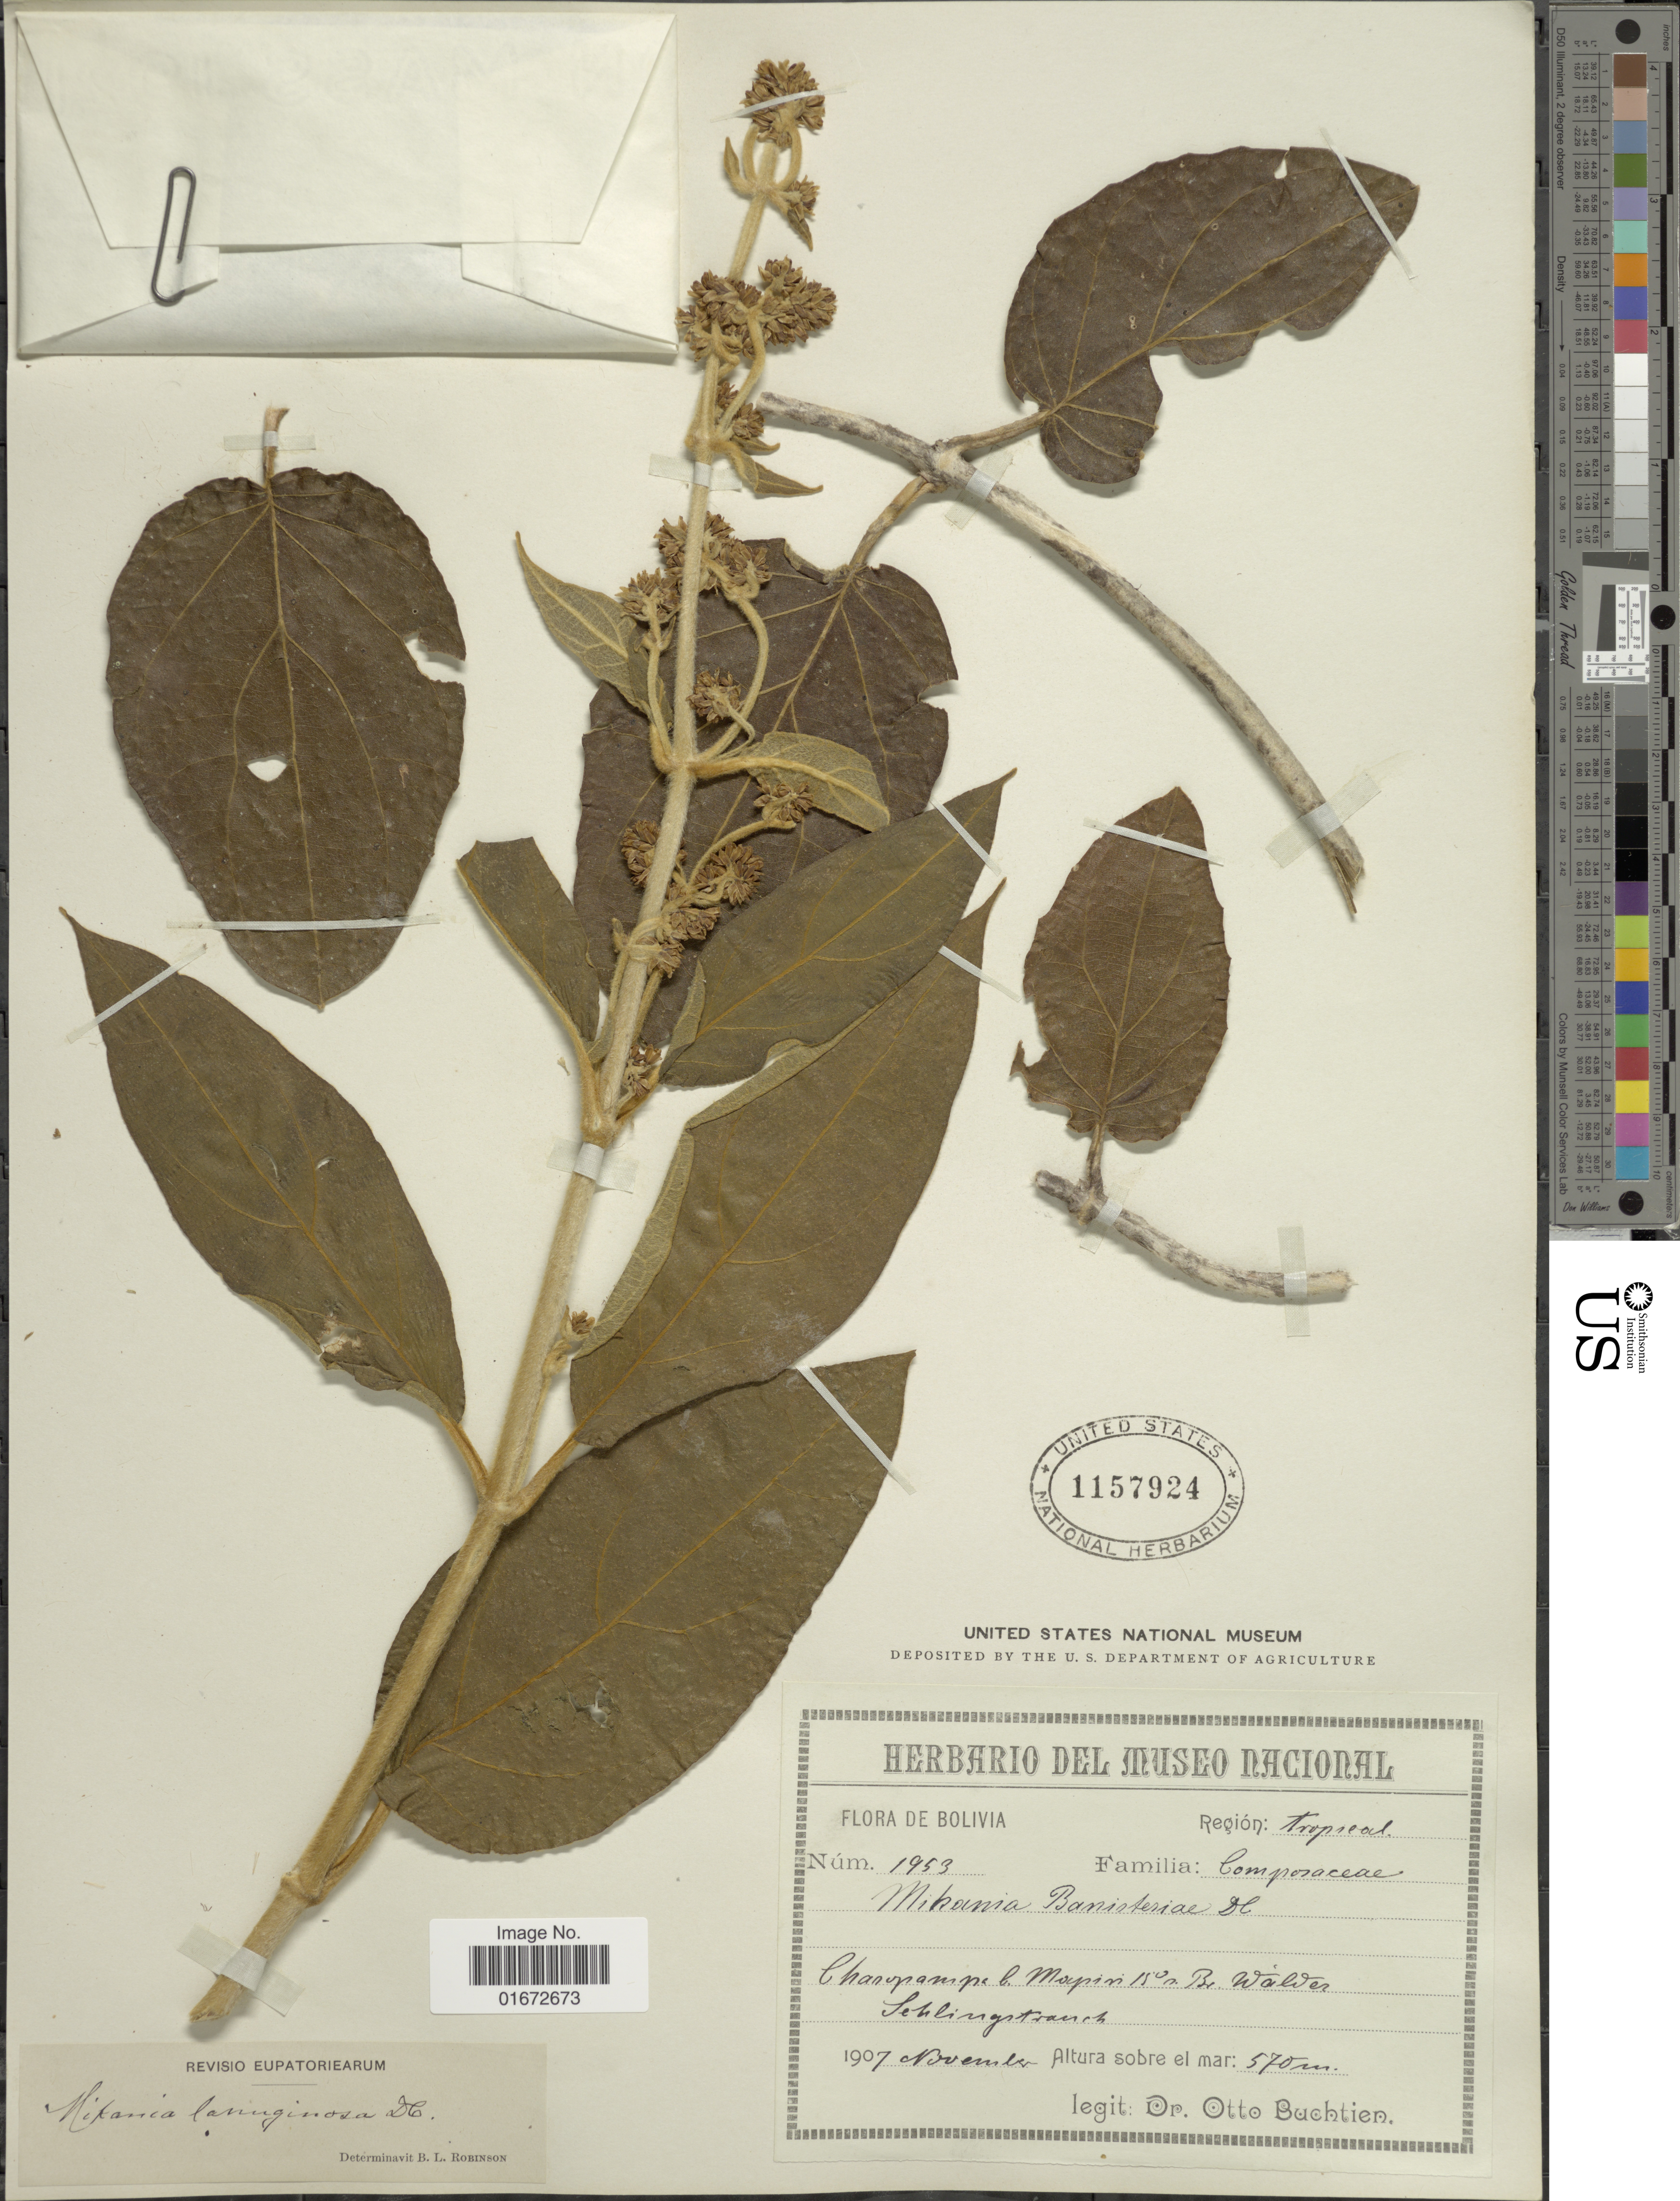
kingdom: Plantae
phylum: Tracheophyta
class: Magnoliopsida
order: Asterales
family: Asteraceae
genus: Mikania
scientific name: Mikania banisteriae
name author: DC.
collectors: O. Buchtien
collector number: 1953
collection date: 1907-11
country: Bolivia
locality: Región: tropical. Chacopampa b. Mapiri 15° n. Br. Walder, Sehlingstrauch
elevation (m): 570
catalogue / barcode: US 1157924